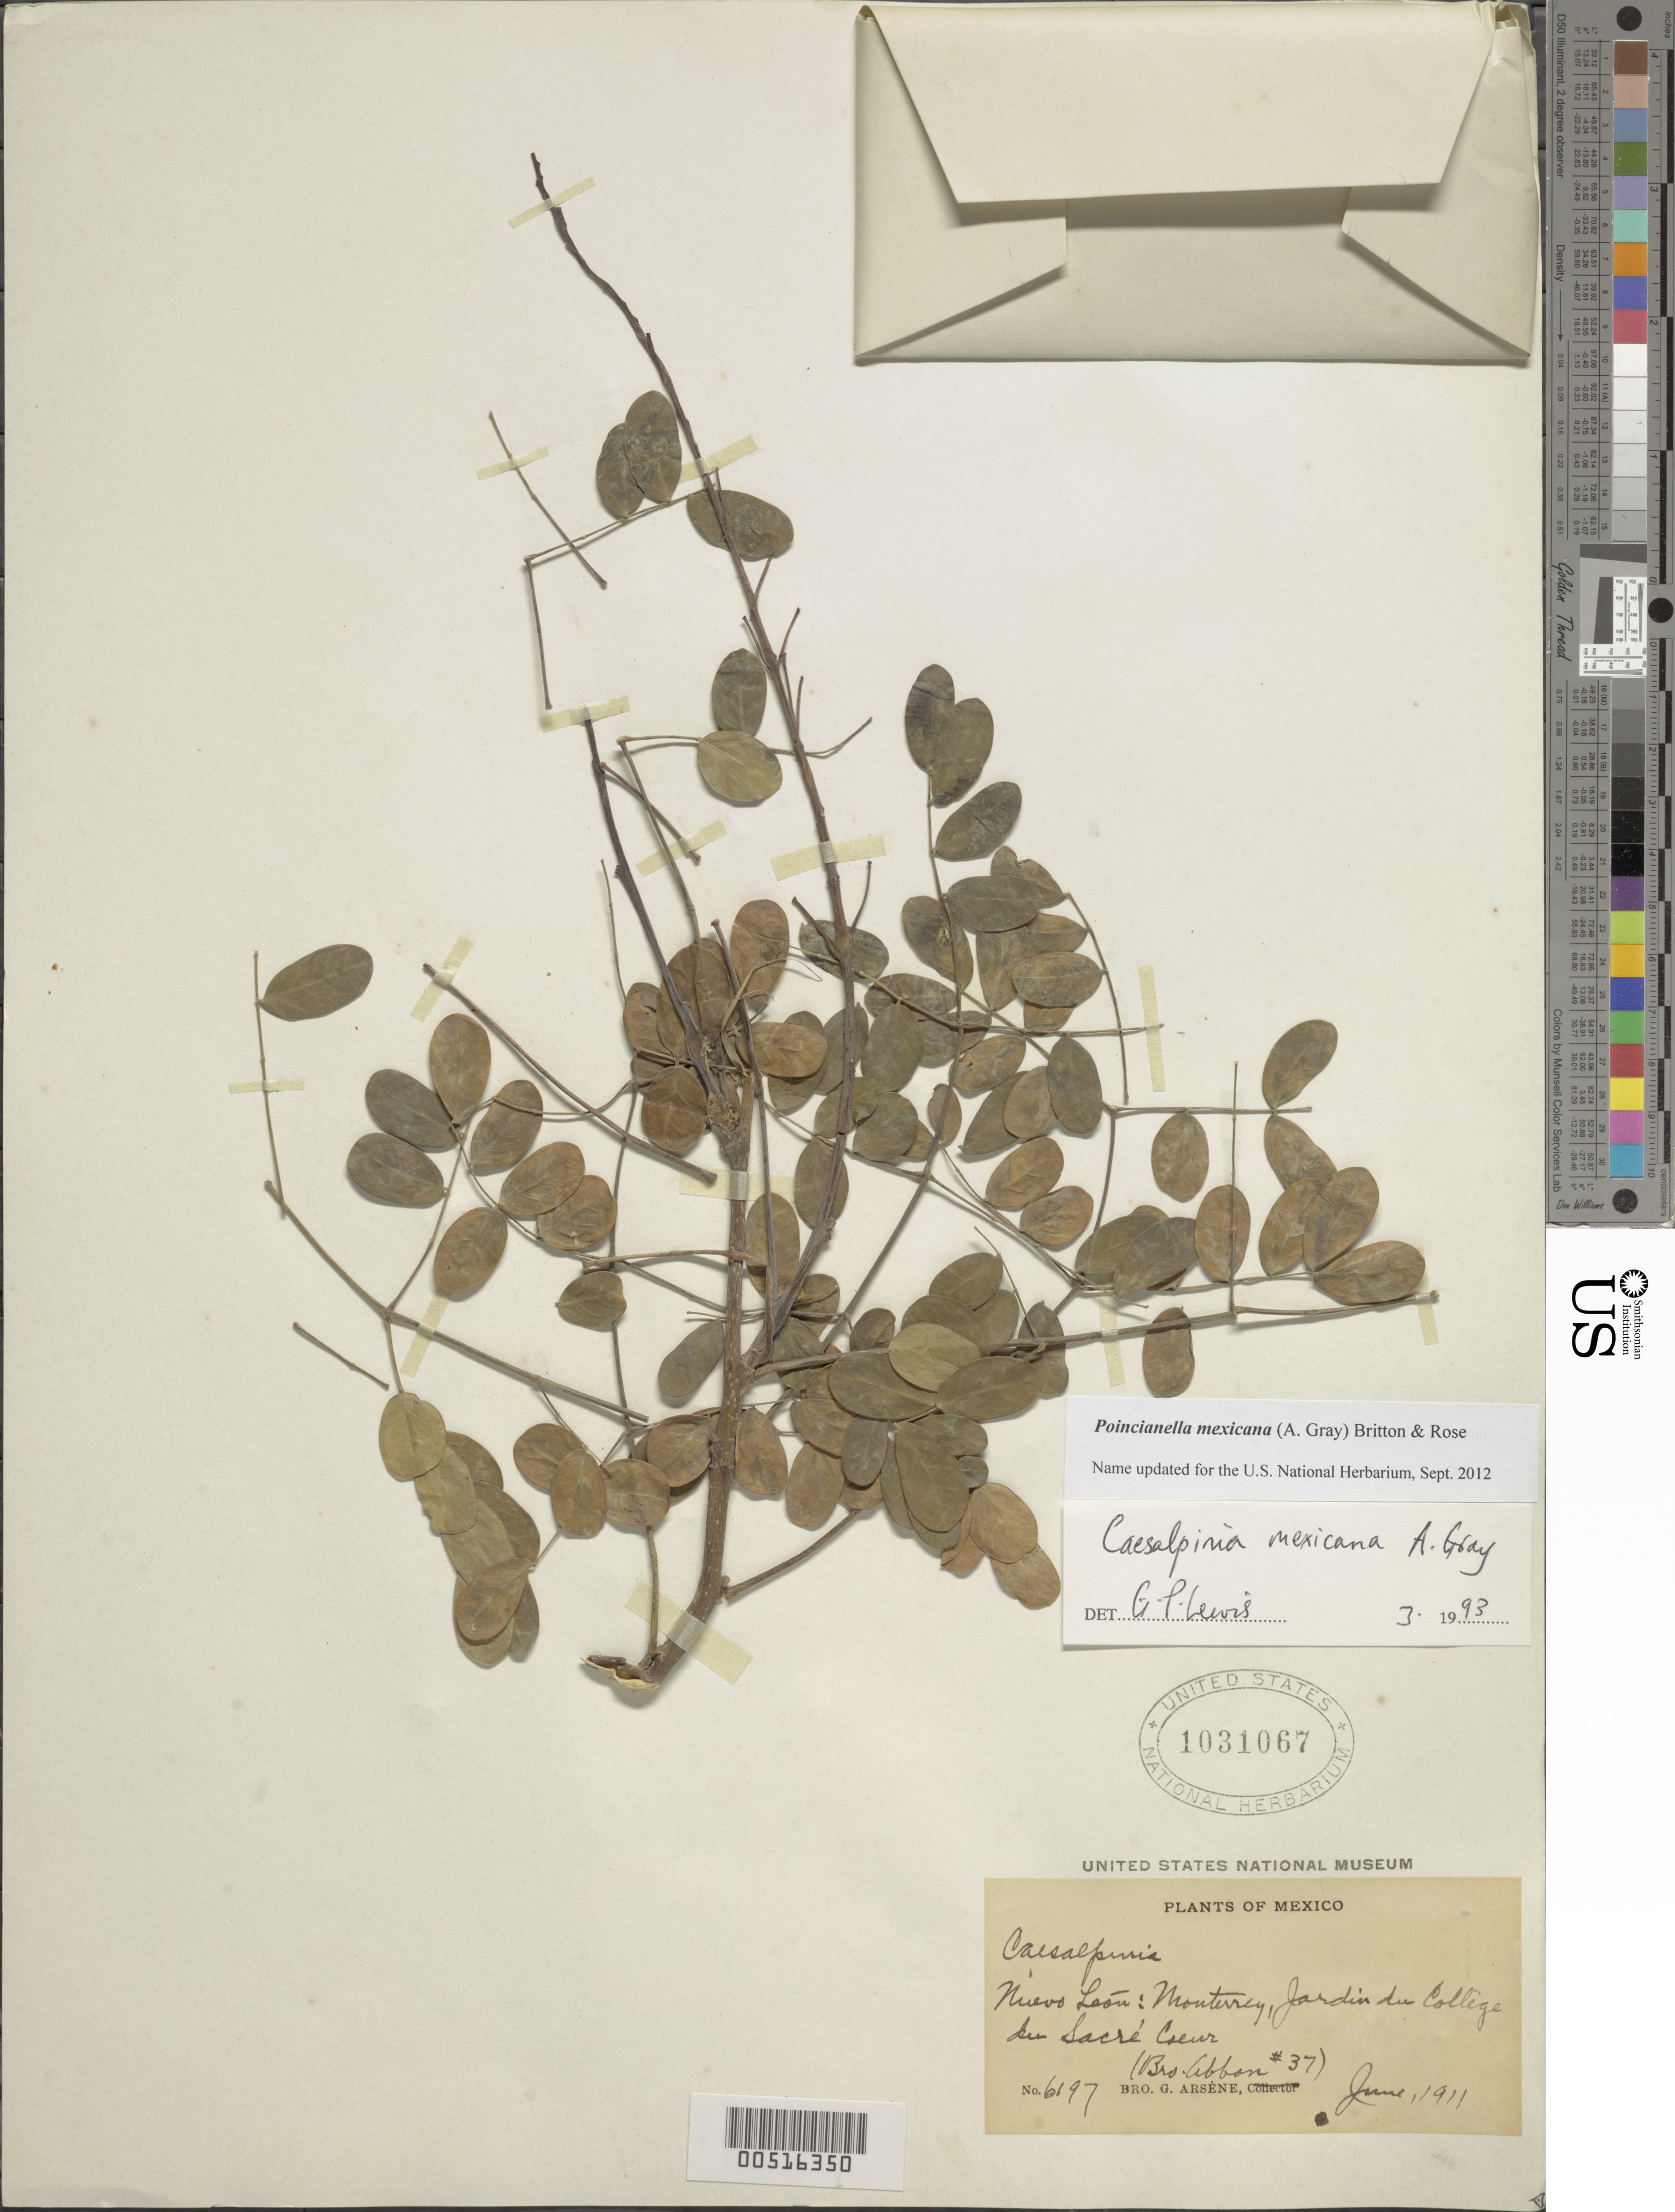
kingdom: Plantae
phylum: Tracheophyta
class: Magnoliopsida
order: Fabales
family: Fabaceae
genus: Erythrostemon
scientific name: Erythrostemon mexicanus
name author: (Rose) Gagnon & G.P. Lewis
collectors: Bro. G. Arsène & Bro. Abbon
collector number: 6197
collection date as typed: Jun 1911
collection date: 1911-06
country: Mexico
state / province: Nuevo León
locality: Monterey, jardin du college du sacre caeur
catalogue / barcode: US 1031067